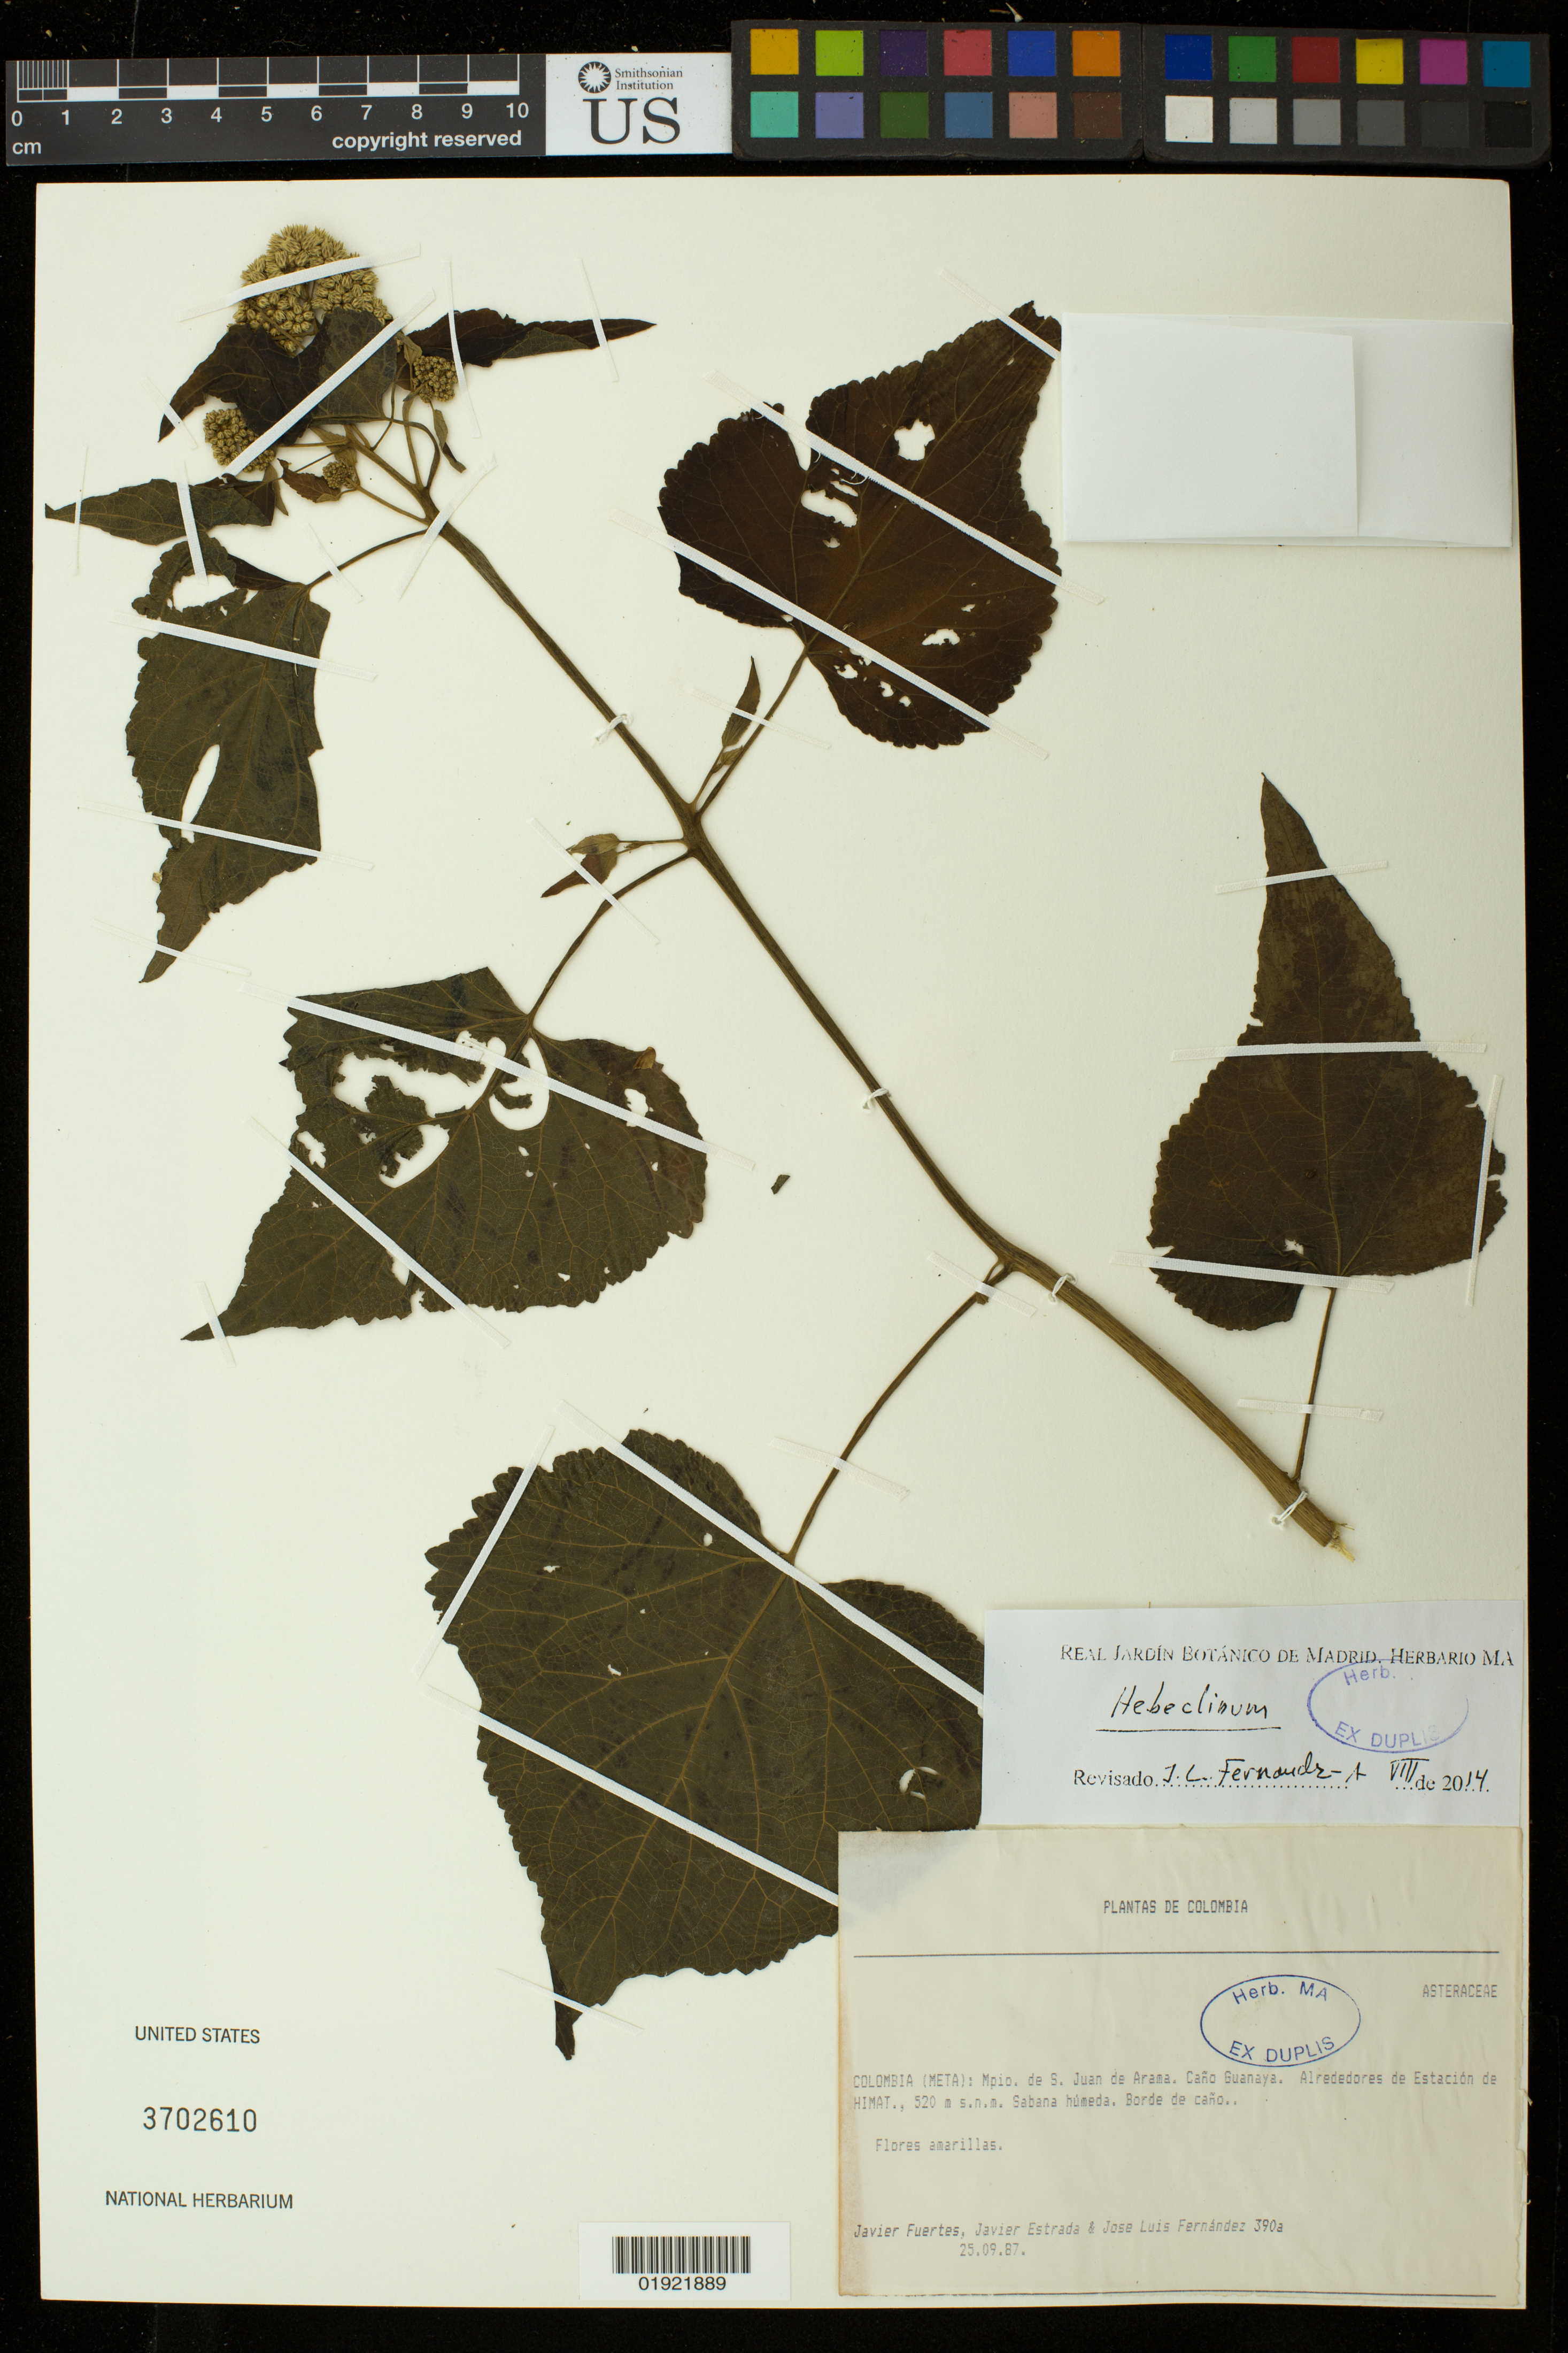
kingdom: Plantae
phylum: Tracheophyta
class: Magnoliopsida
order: Asterales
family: Asteraceae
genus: Hebeclinium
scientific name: Hebeclinium sp.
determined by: Fernández-Alonso, J. L.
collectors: J. Fuertes, J. Estrada & J. Fernandez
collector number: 390a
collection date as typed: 25.09.87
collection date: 1987-09-25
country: Colombia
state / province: Meta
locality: Mpio. de S. Juan de Arama. Cano Guanaya. Alrededores de Estacion de HIMAT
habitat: Sabana humeda. Borde de cano.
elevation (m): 520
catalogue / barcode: US 3702610